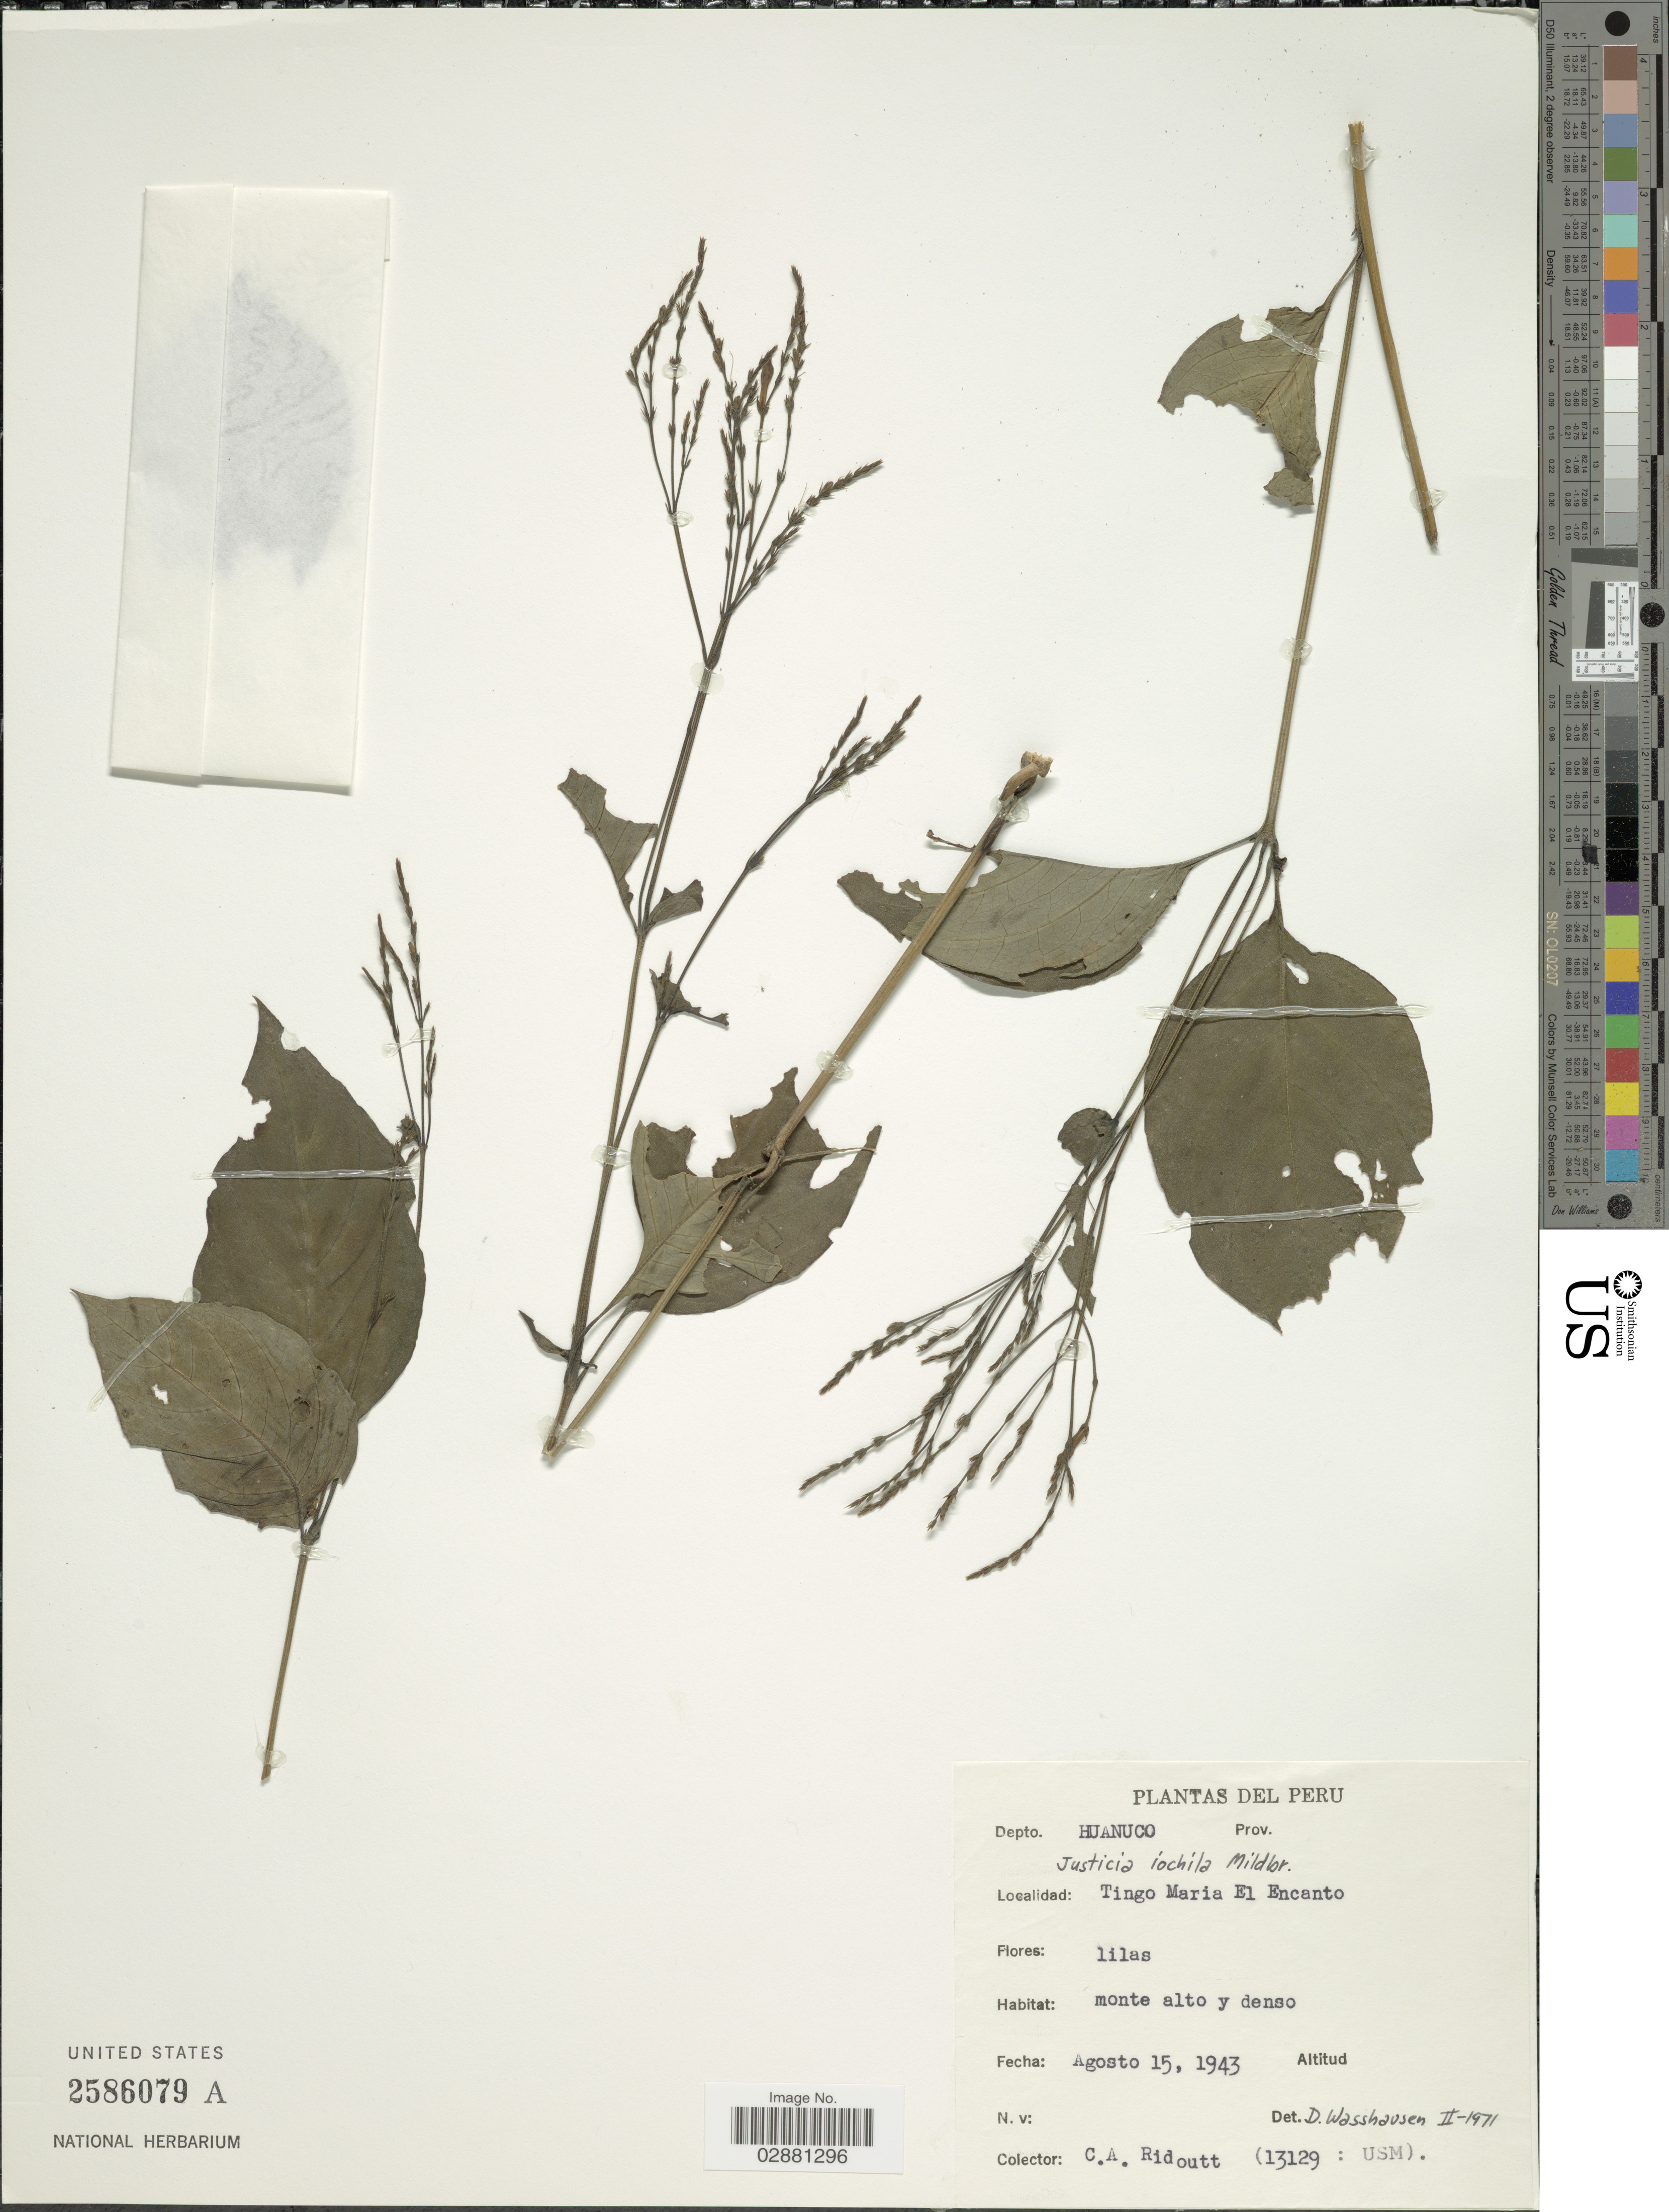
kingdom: Plantae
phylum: Tracheophyta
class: Magnoliopsida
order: Lamiales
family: Acanthaceae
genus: Justicia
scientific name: Justicia ulei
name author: Lindau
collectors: C. Ridoutt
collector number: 13129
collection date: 1943-08-15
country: Peru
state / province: Huánuco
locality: Tingo Mari, Fundo el Encanto.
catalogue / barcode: US 25806079A